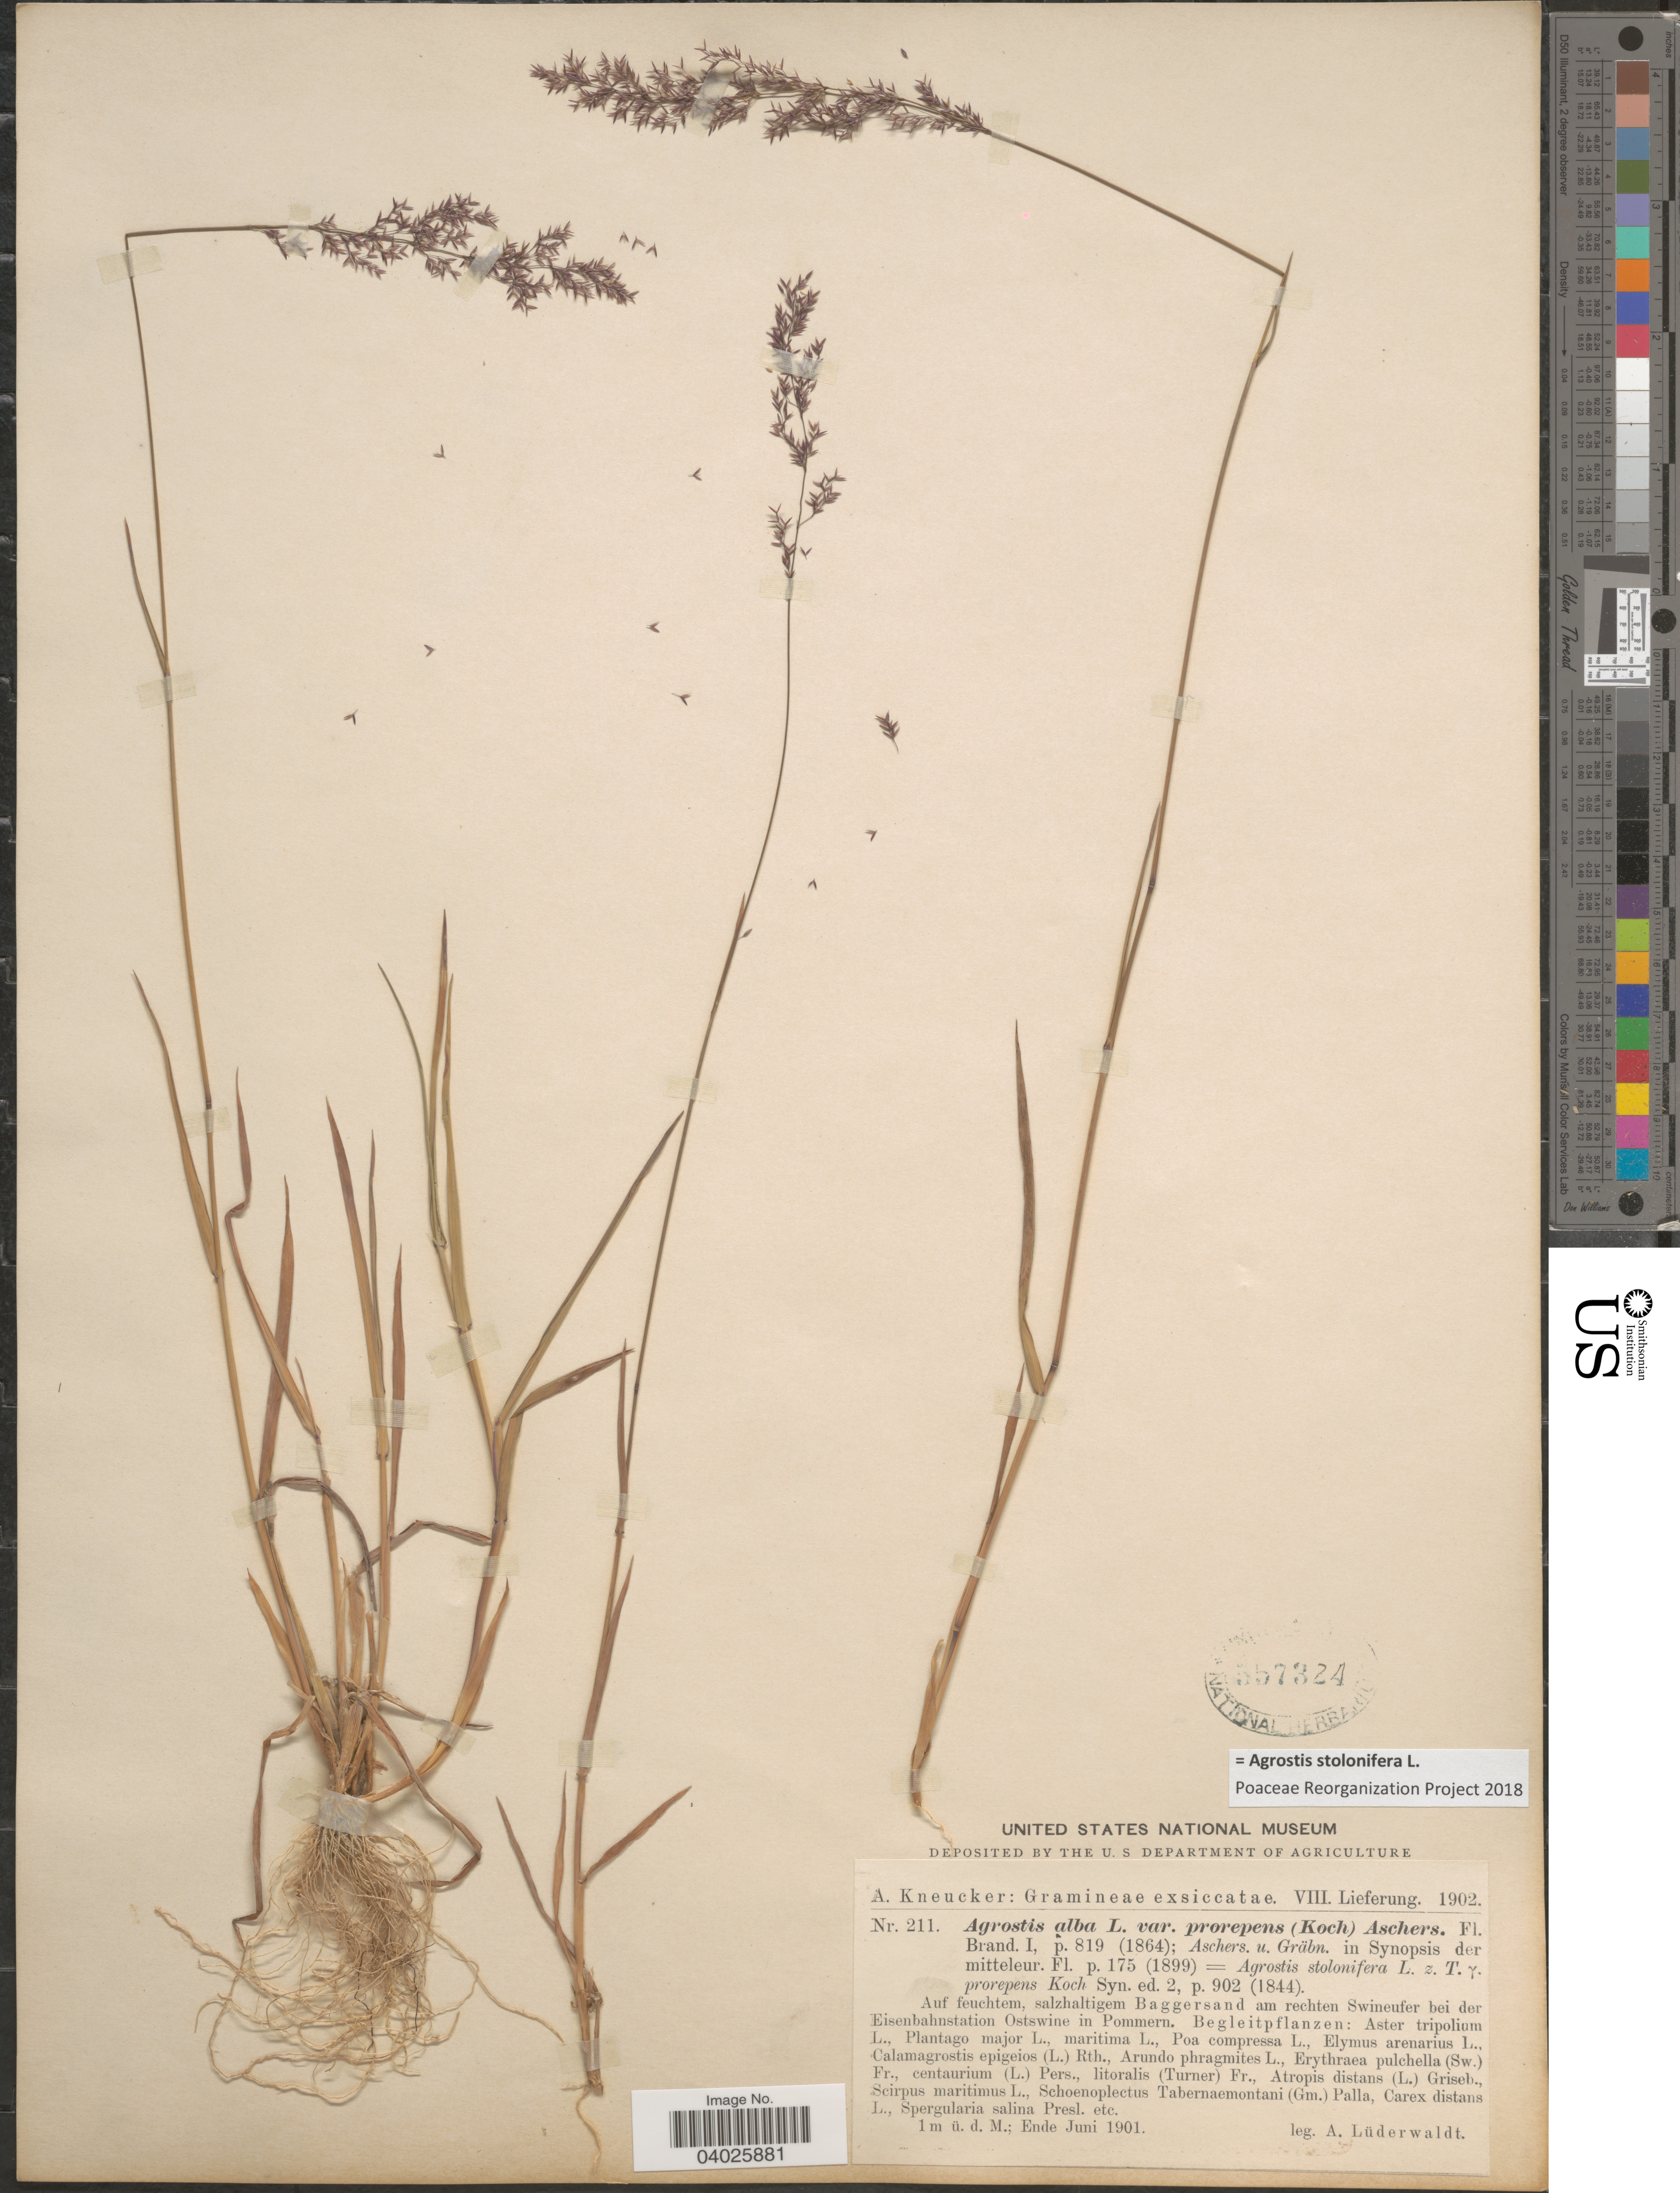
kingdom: Plantae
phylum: Tracheophyta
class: Liliopsida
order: Poales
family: Poaceae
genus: Agrostis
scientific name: Agrostis stolonifera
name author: L.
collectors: A. Lüderwaldt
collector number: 211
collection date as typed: Ende Juni 1901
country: Poland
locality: Auf feuchtem, salzhaltigem Baggersand am rechten Swineufer bei der Eisenbahnstation Ostswine in Pommern.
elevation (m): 1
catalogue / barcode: US 557324